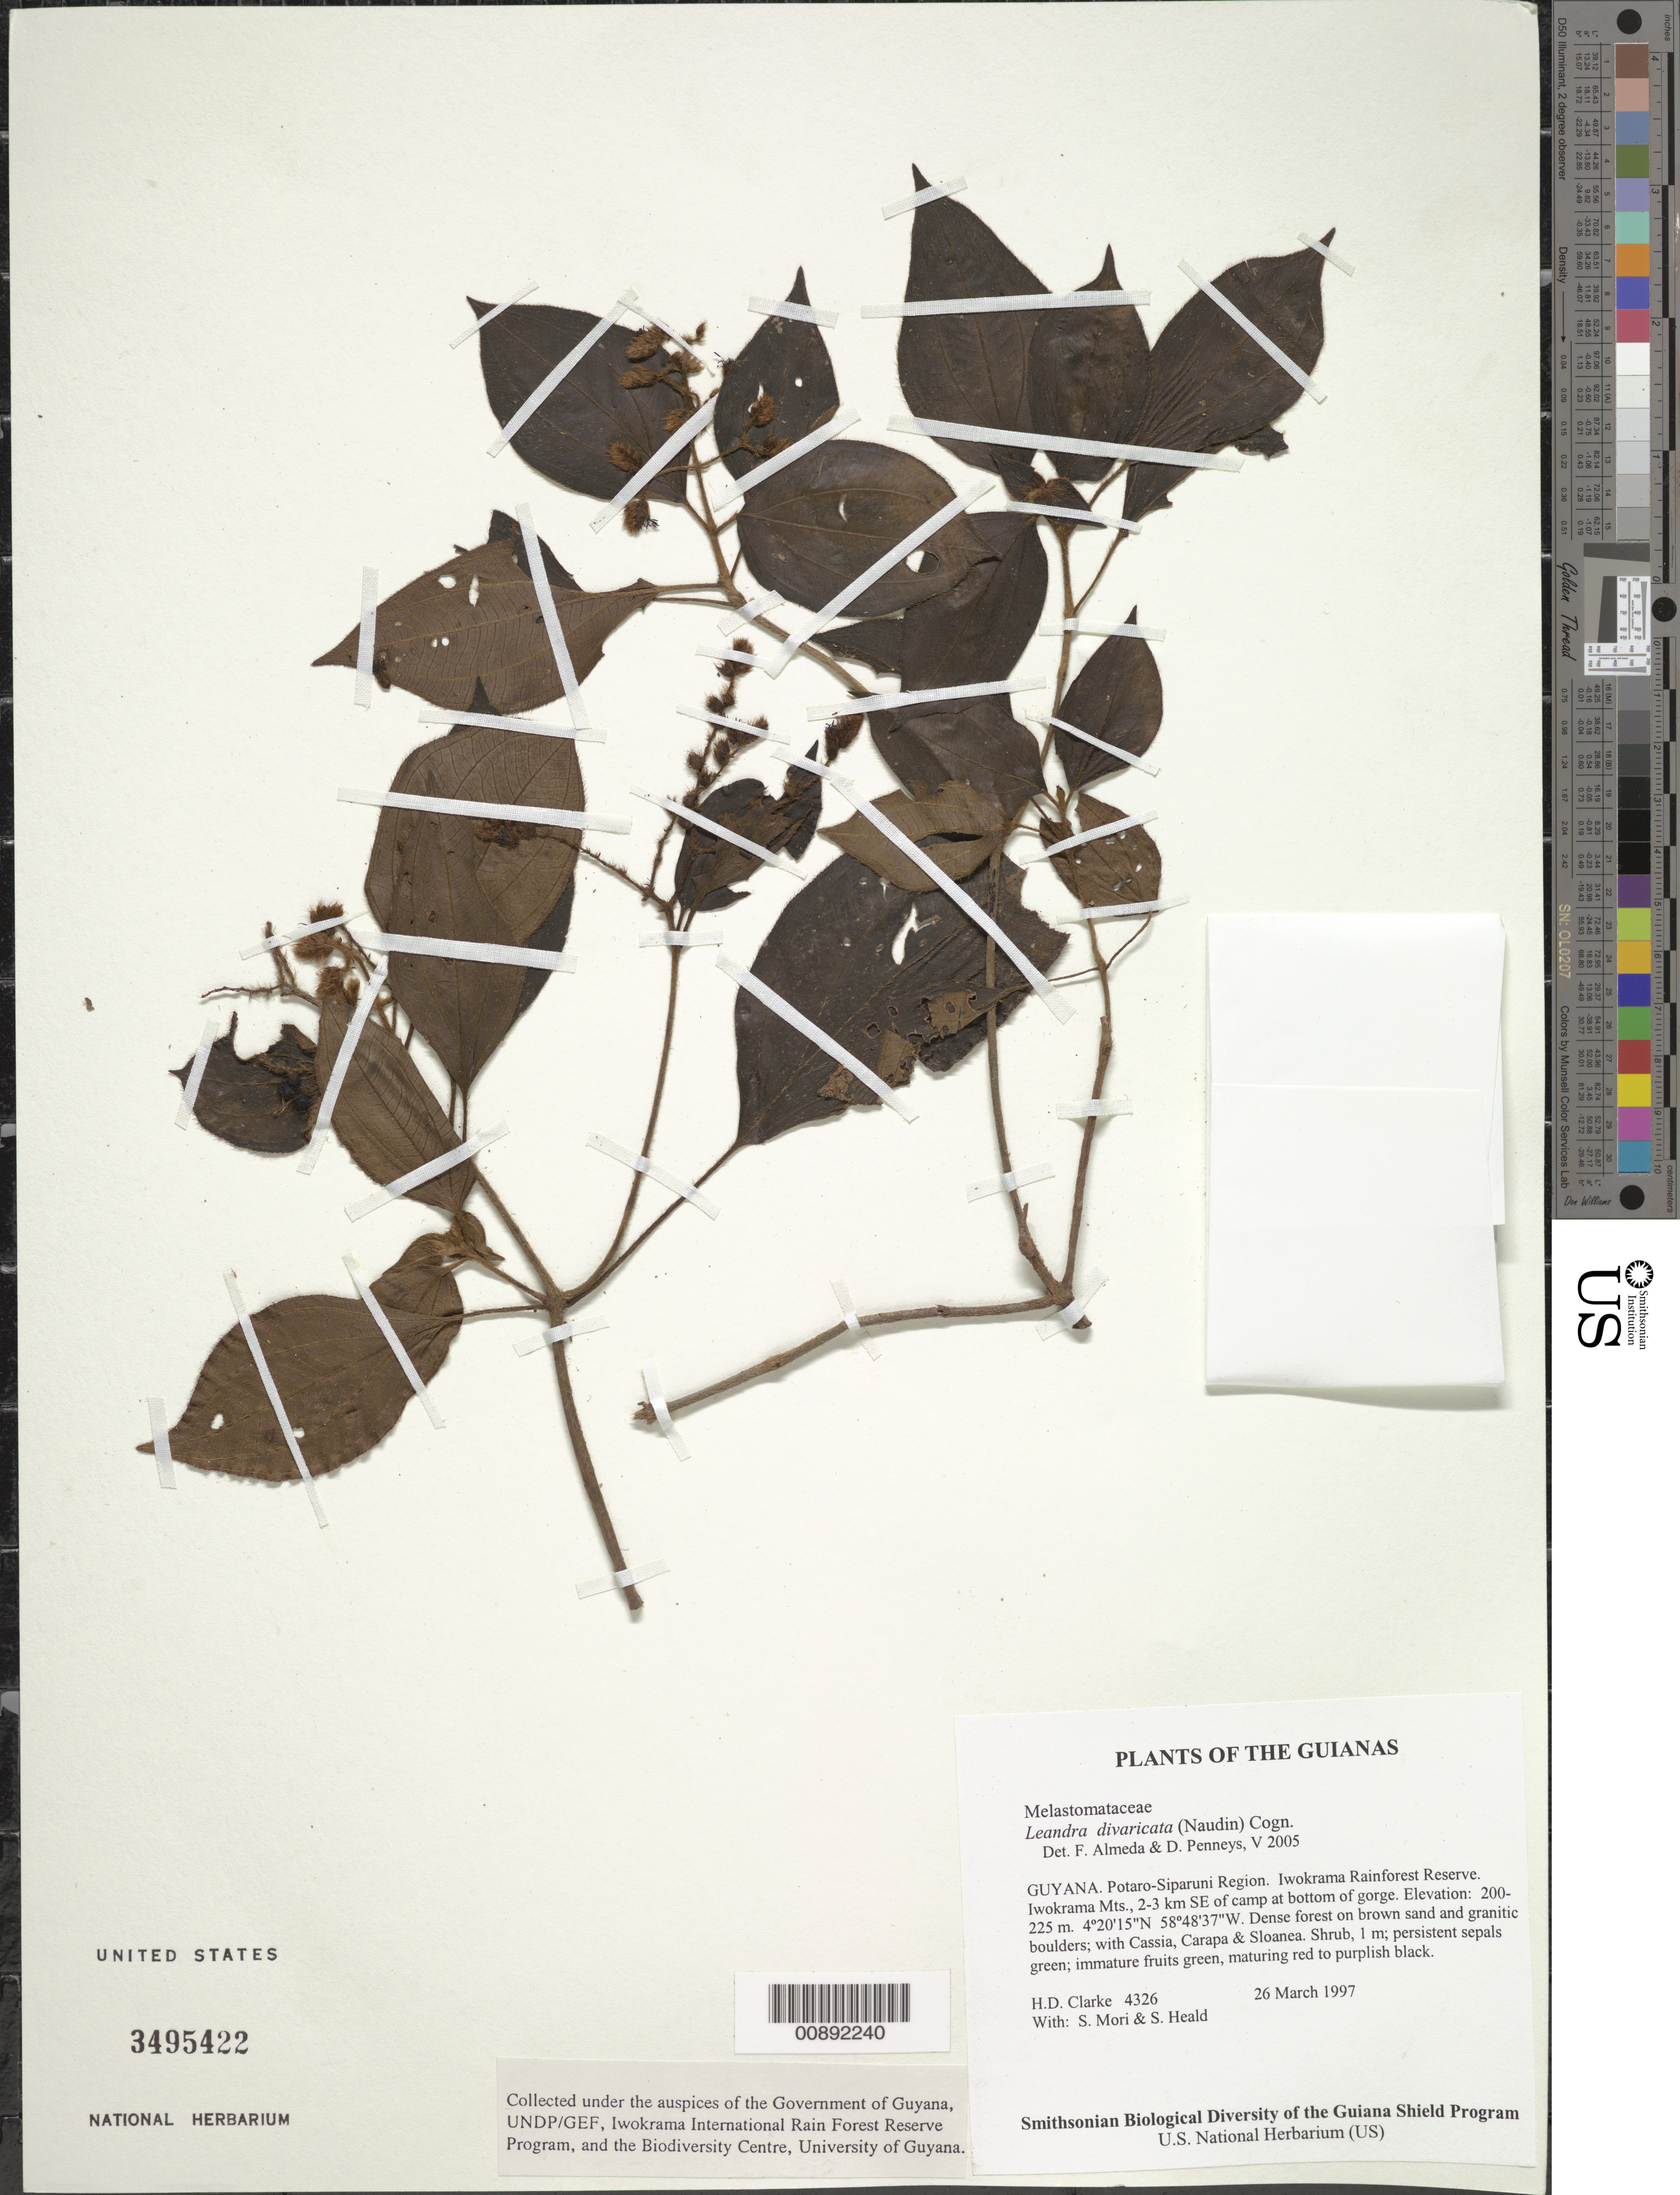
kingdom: Plantae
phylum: Tracheophyta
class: Magnoliopsida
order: Myrtales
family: Melastomataceae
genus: Leandra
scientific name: Leandra divaricata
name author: (Naudin) Cogn.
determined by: Almeda, F.; Penneys, D. S.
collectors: H. D. Clarke, S. Mori & S. Heald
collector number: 4326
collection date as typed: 26 March 1997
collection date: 1997-03-26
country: Guyana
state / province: Potaro-Siparuni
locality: Iwokrama Rainforest Reserve. Iwokrama Mts., 2-3 km SE of camp at bottom of gorge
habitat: Dense forest on brown sand and granitic boulders; with Cassia, Carapa & Sloanea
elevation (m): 200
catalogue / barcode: US 3495422